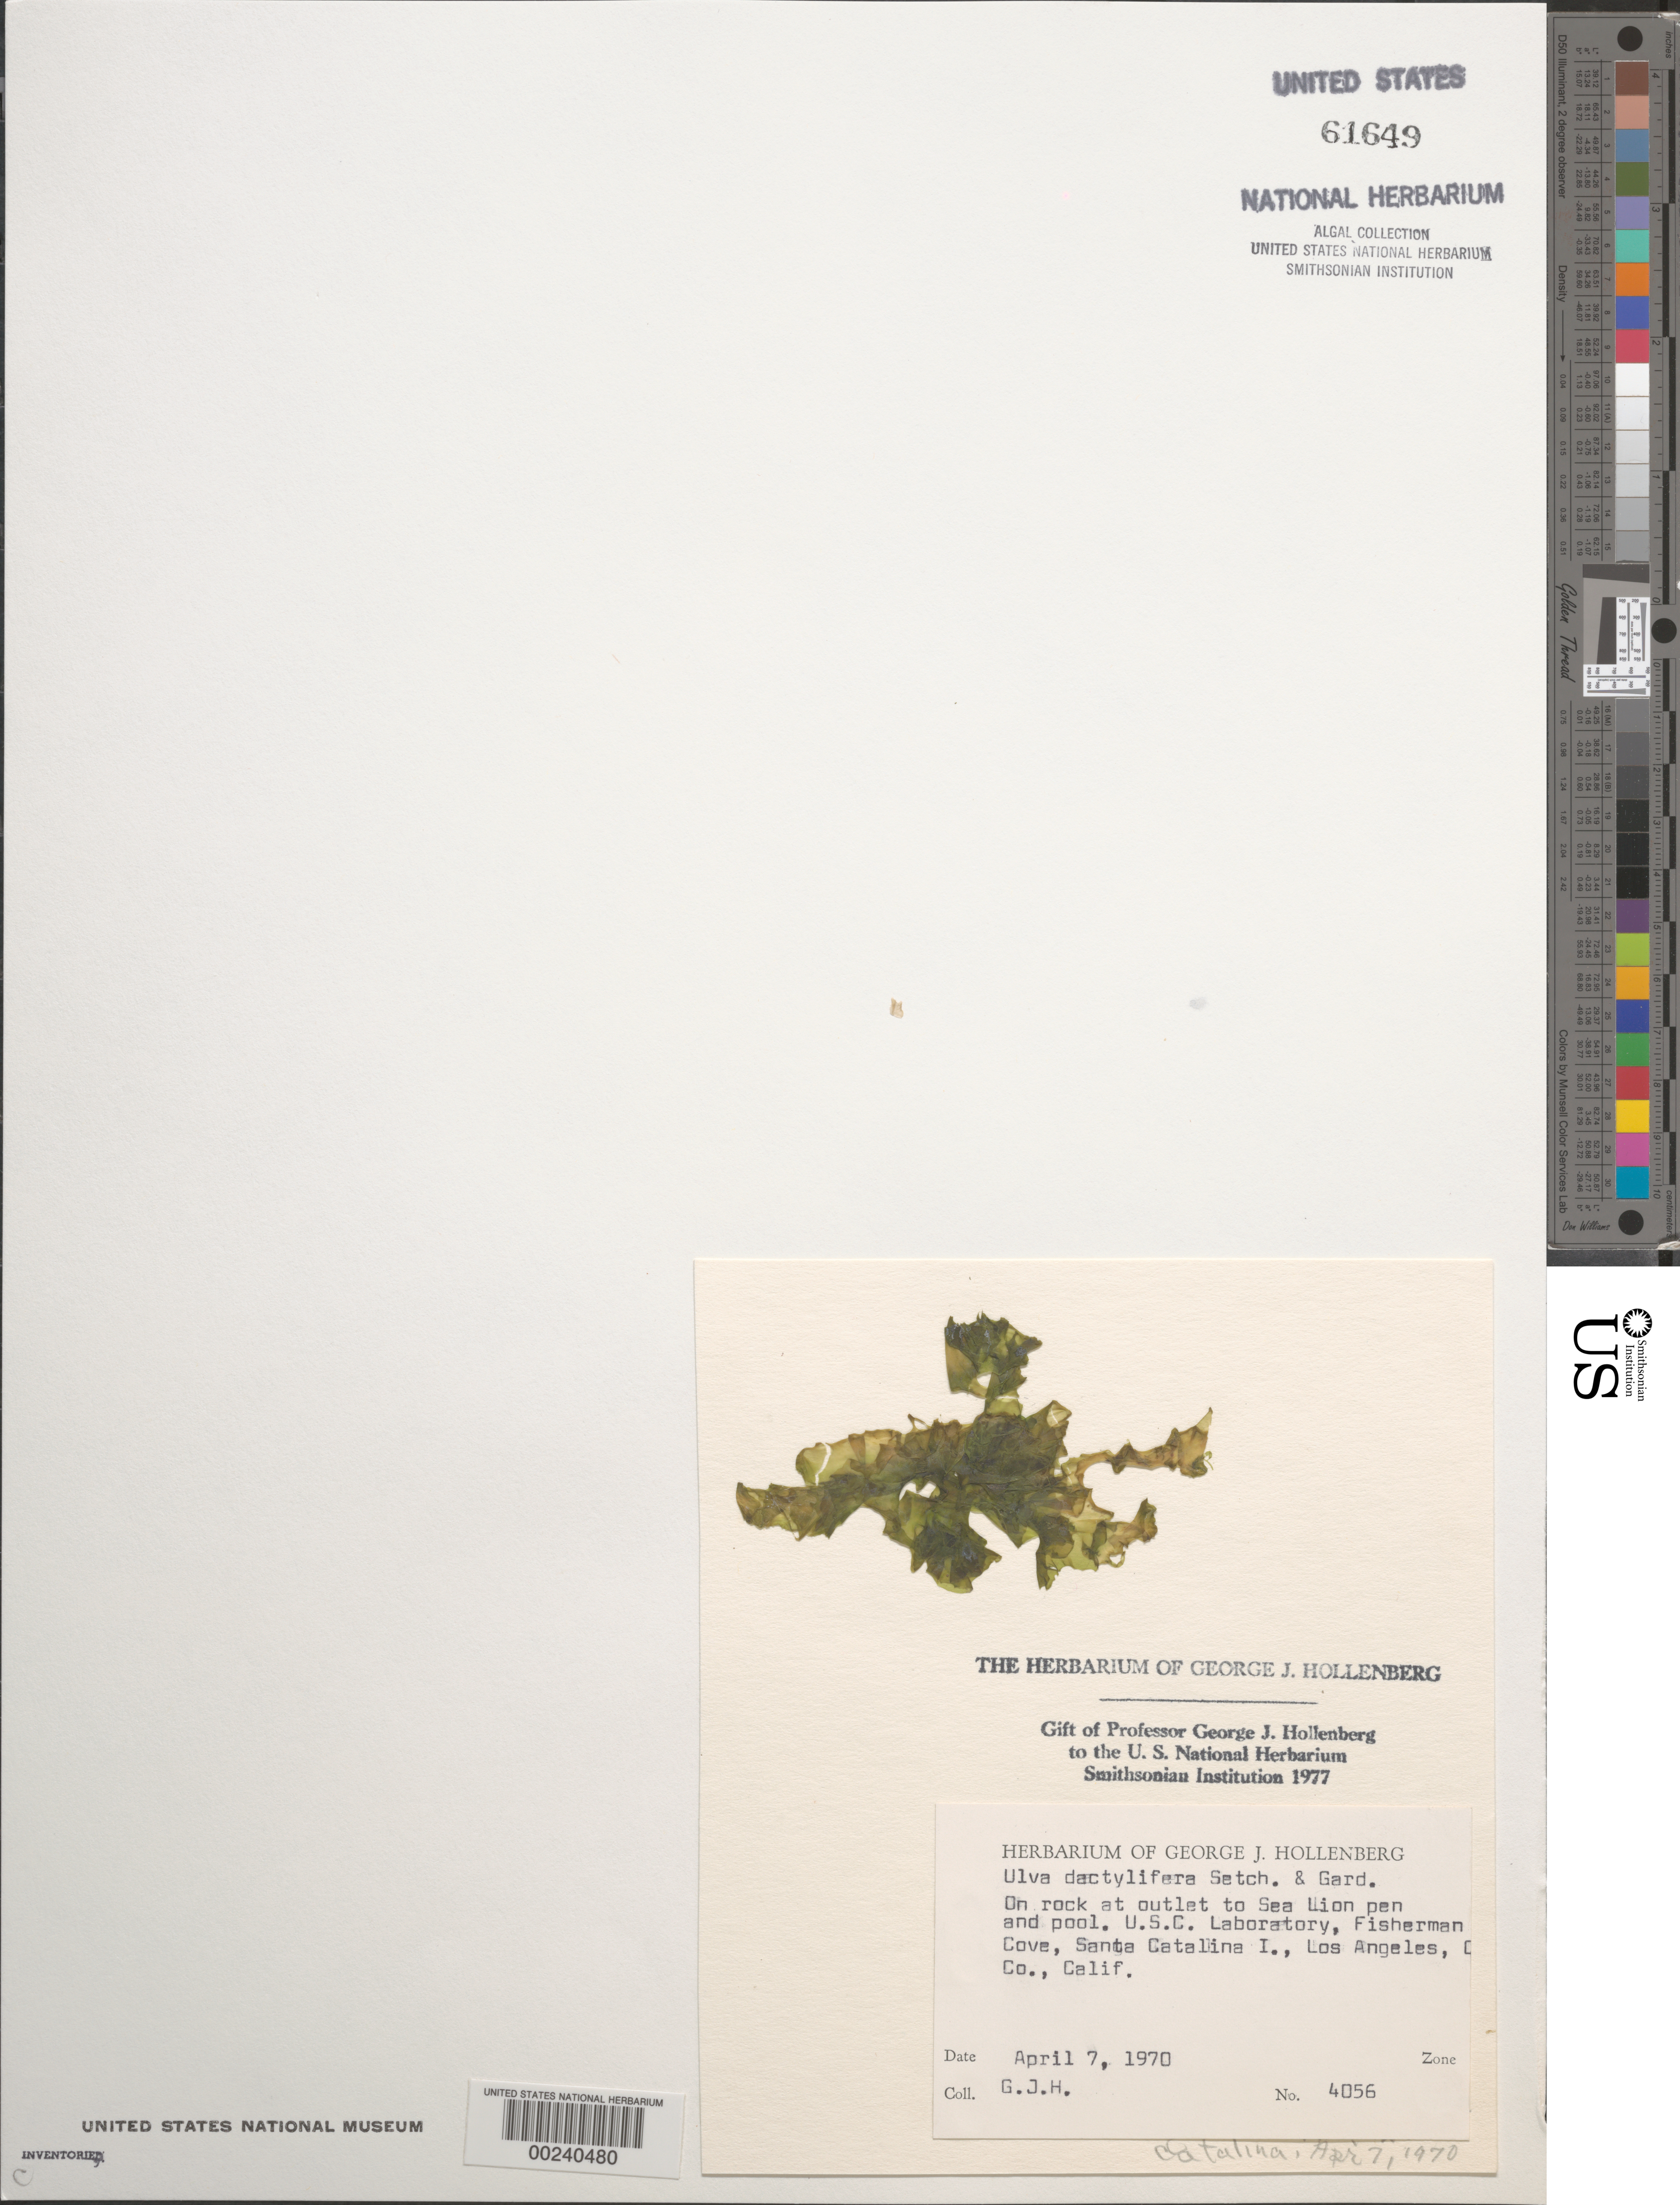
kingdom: Plantae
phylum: Chlorophyta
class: Ulvophyceae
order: Ulvales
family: Ulvaceae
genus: Ulva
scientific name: Ulva taeniata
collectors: G. Hollenberg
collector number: GJH 4056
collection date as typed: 07 Apr 1970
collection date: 1970-04-07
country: United States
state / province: California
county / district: Los Angeles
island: Santa Catalina Island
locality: Fisherman's Cove, University of Southern California Marine Laboratory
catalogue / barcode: US 61649